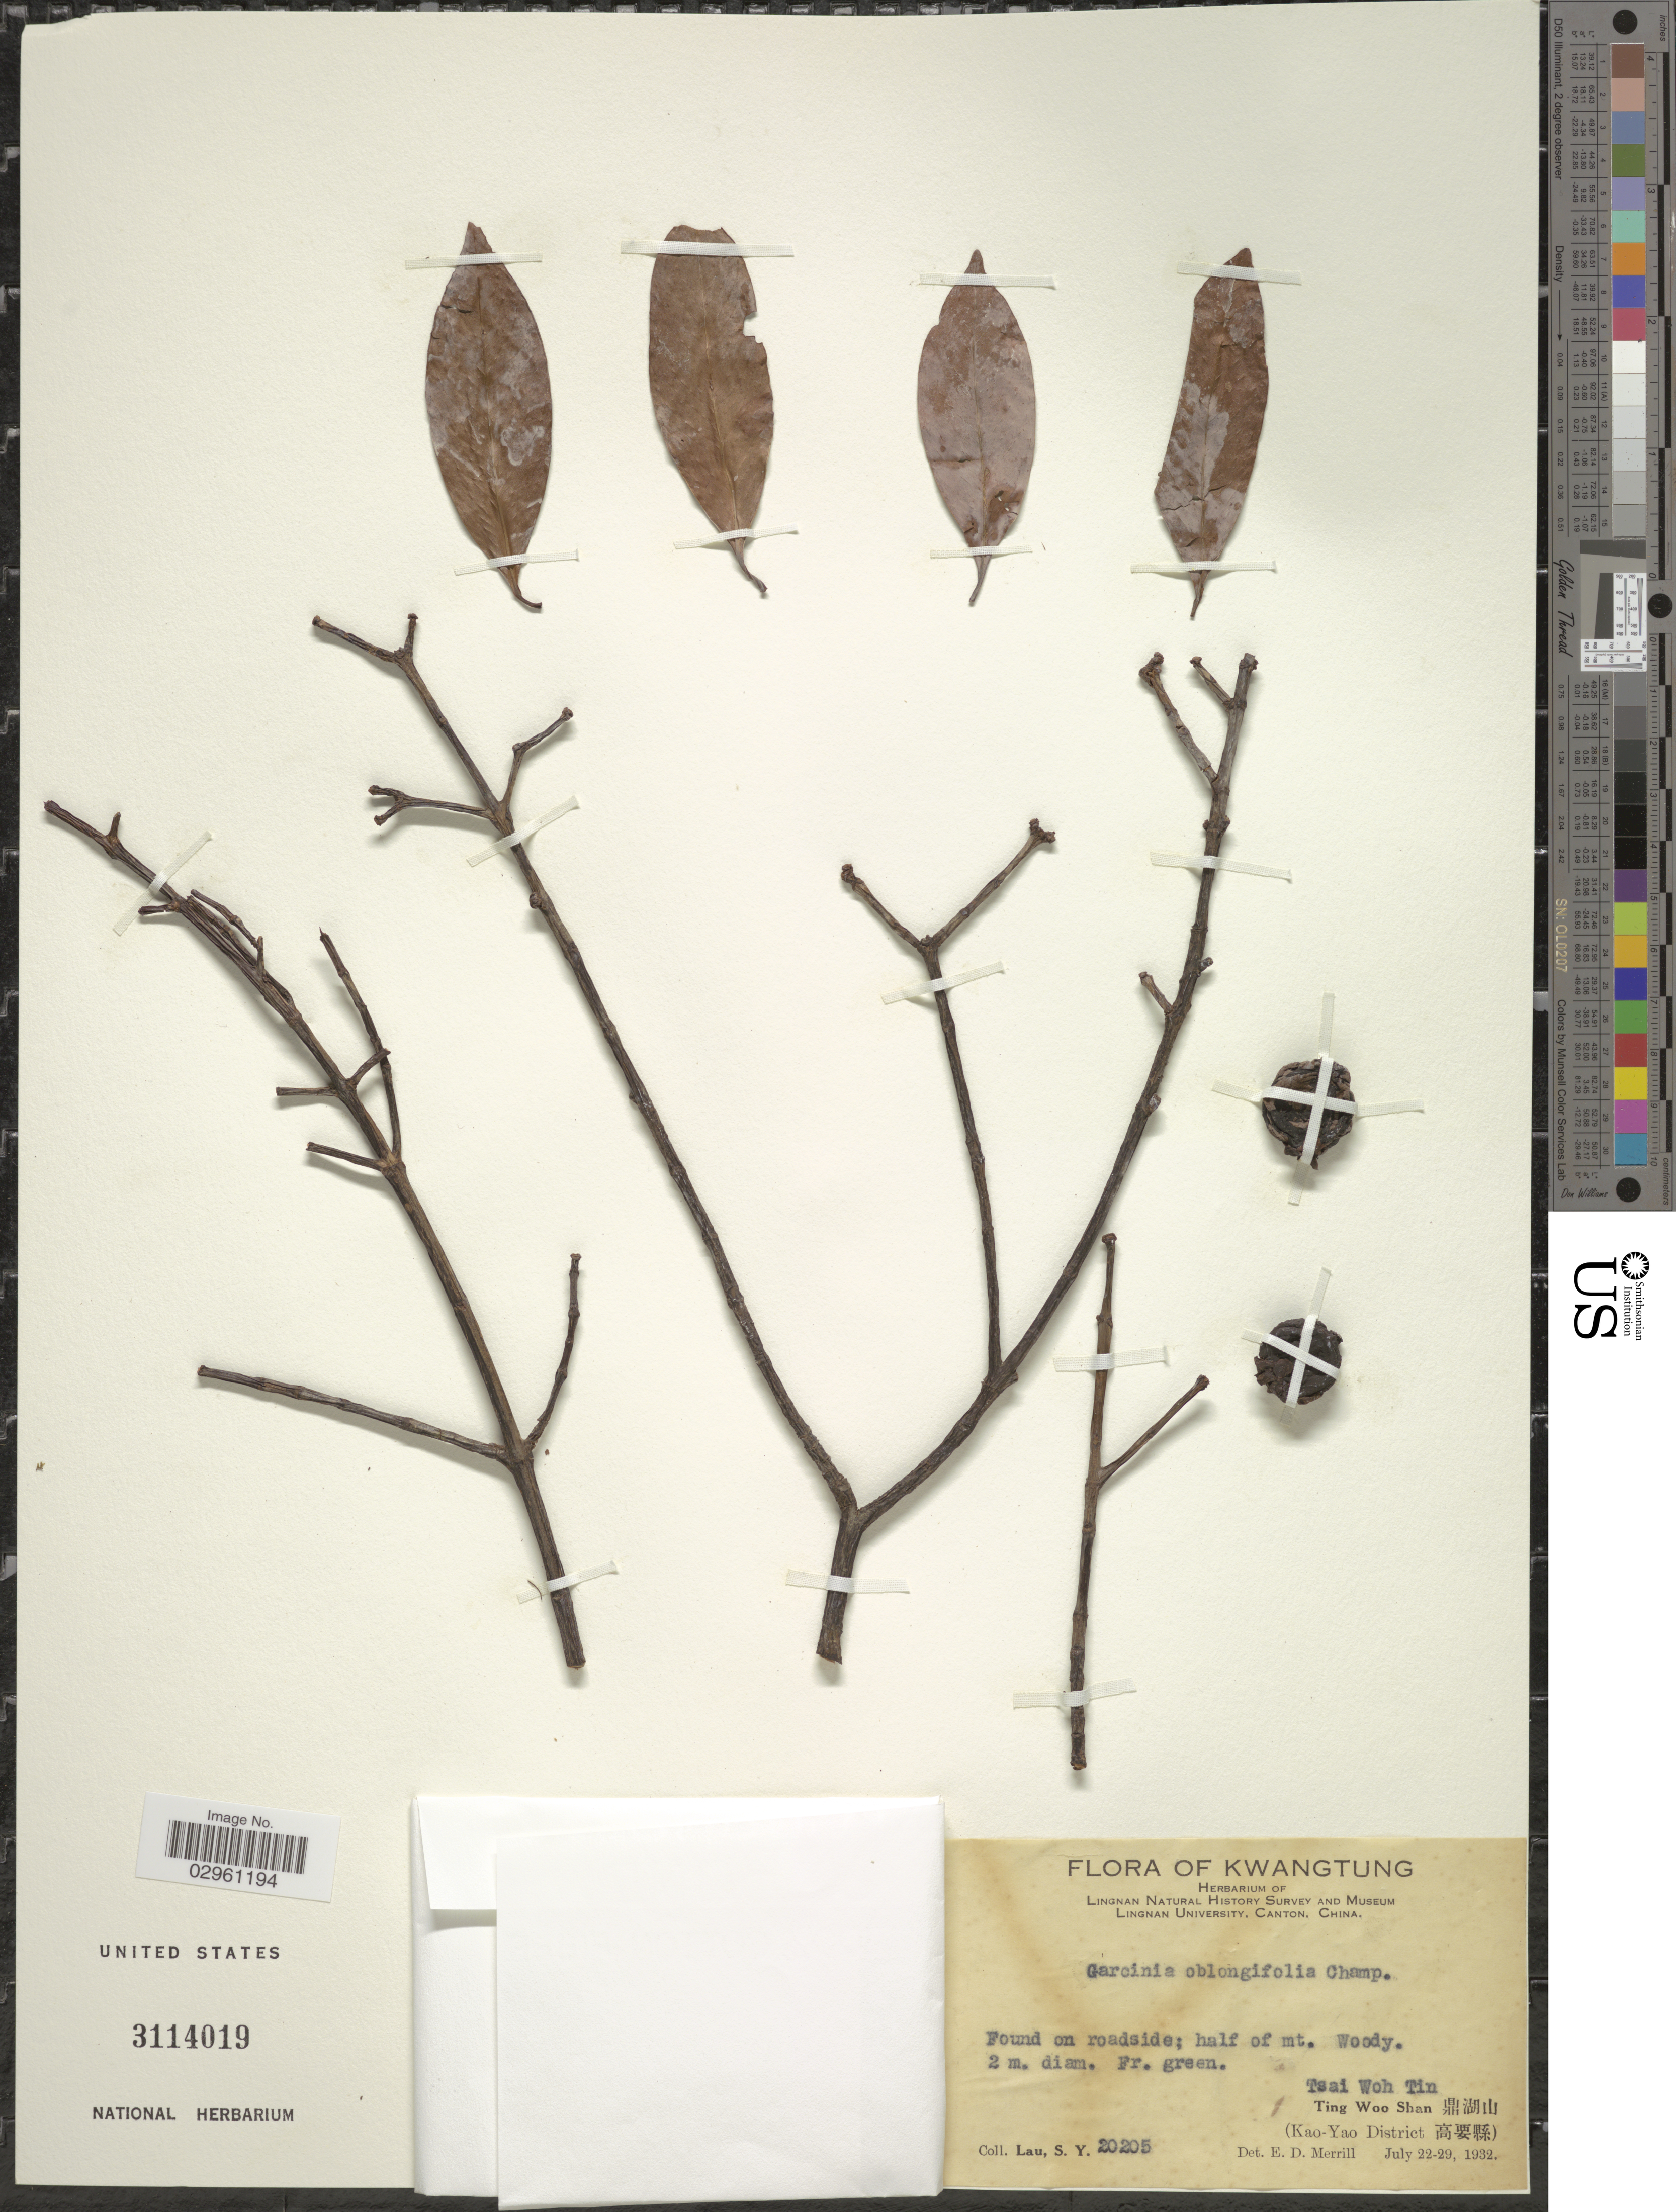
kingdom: Plantae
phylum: Tracheophyta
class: Magnoliopsida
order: Malpighiales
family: Clusiaceae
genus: Garcinia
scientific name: Garcinia oblongifolia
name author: Champ. ex Benth.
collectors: S. Y. Lau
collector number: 20205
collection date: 1932-07-22/1932-07-29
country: China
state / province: Guangdong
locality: Kwangtung. Tsai Woh Tin. Ting Woo Shan, (Kao-Yao District)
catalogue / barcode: US 3114019